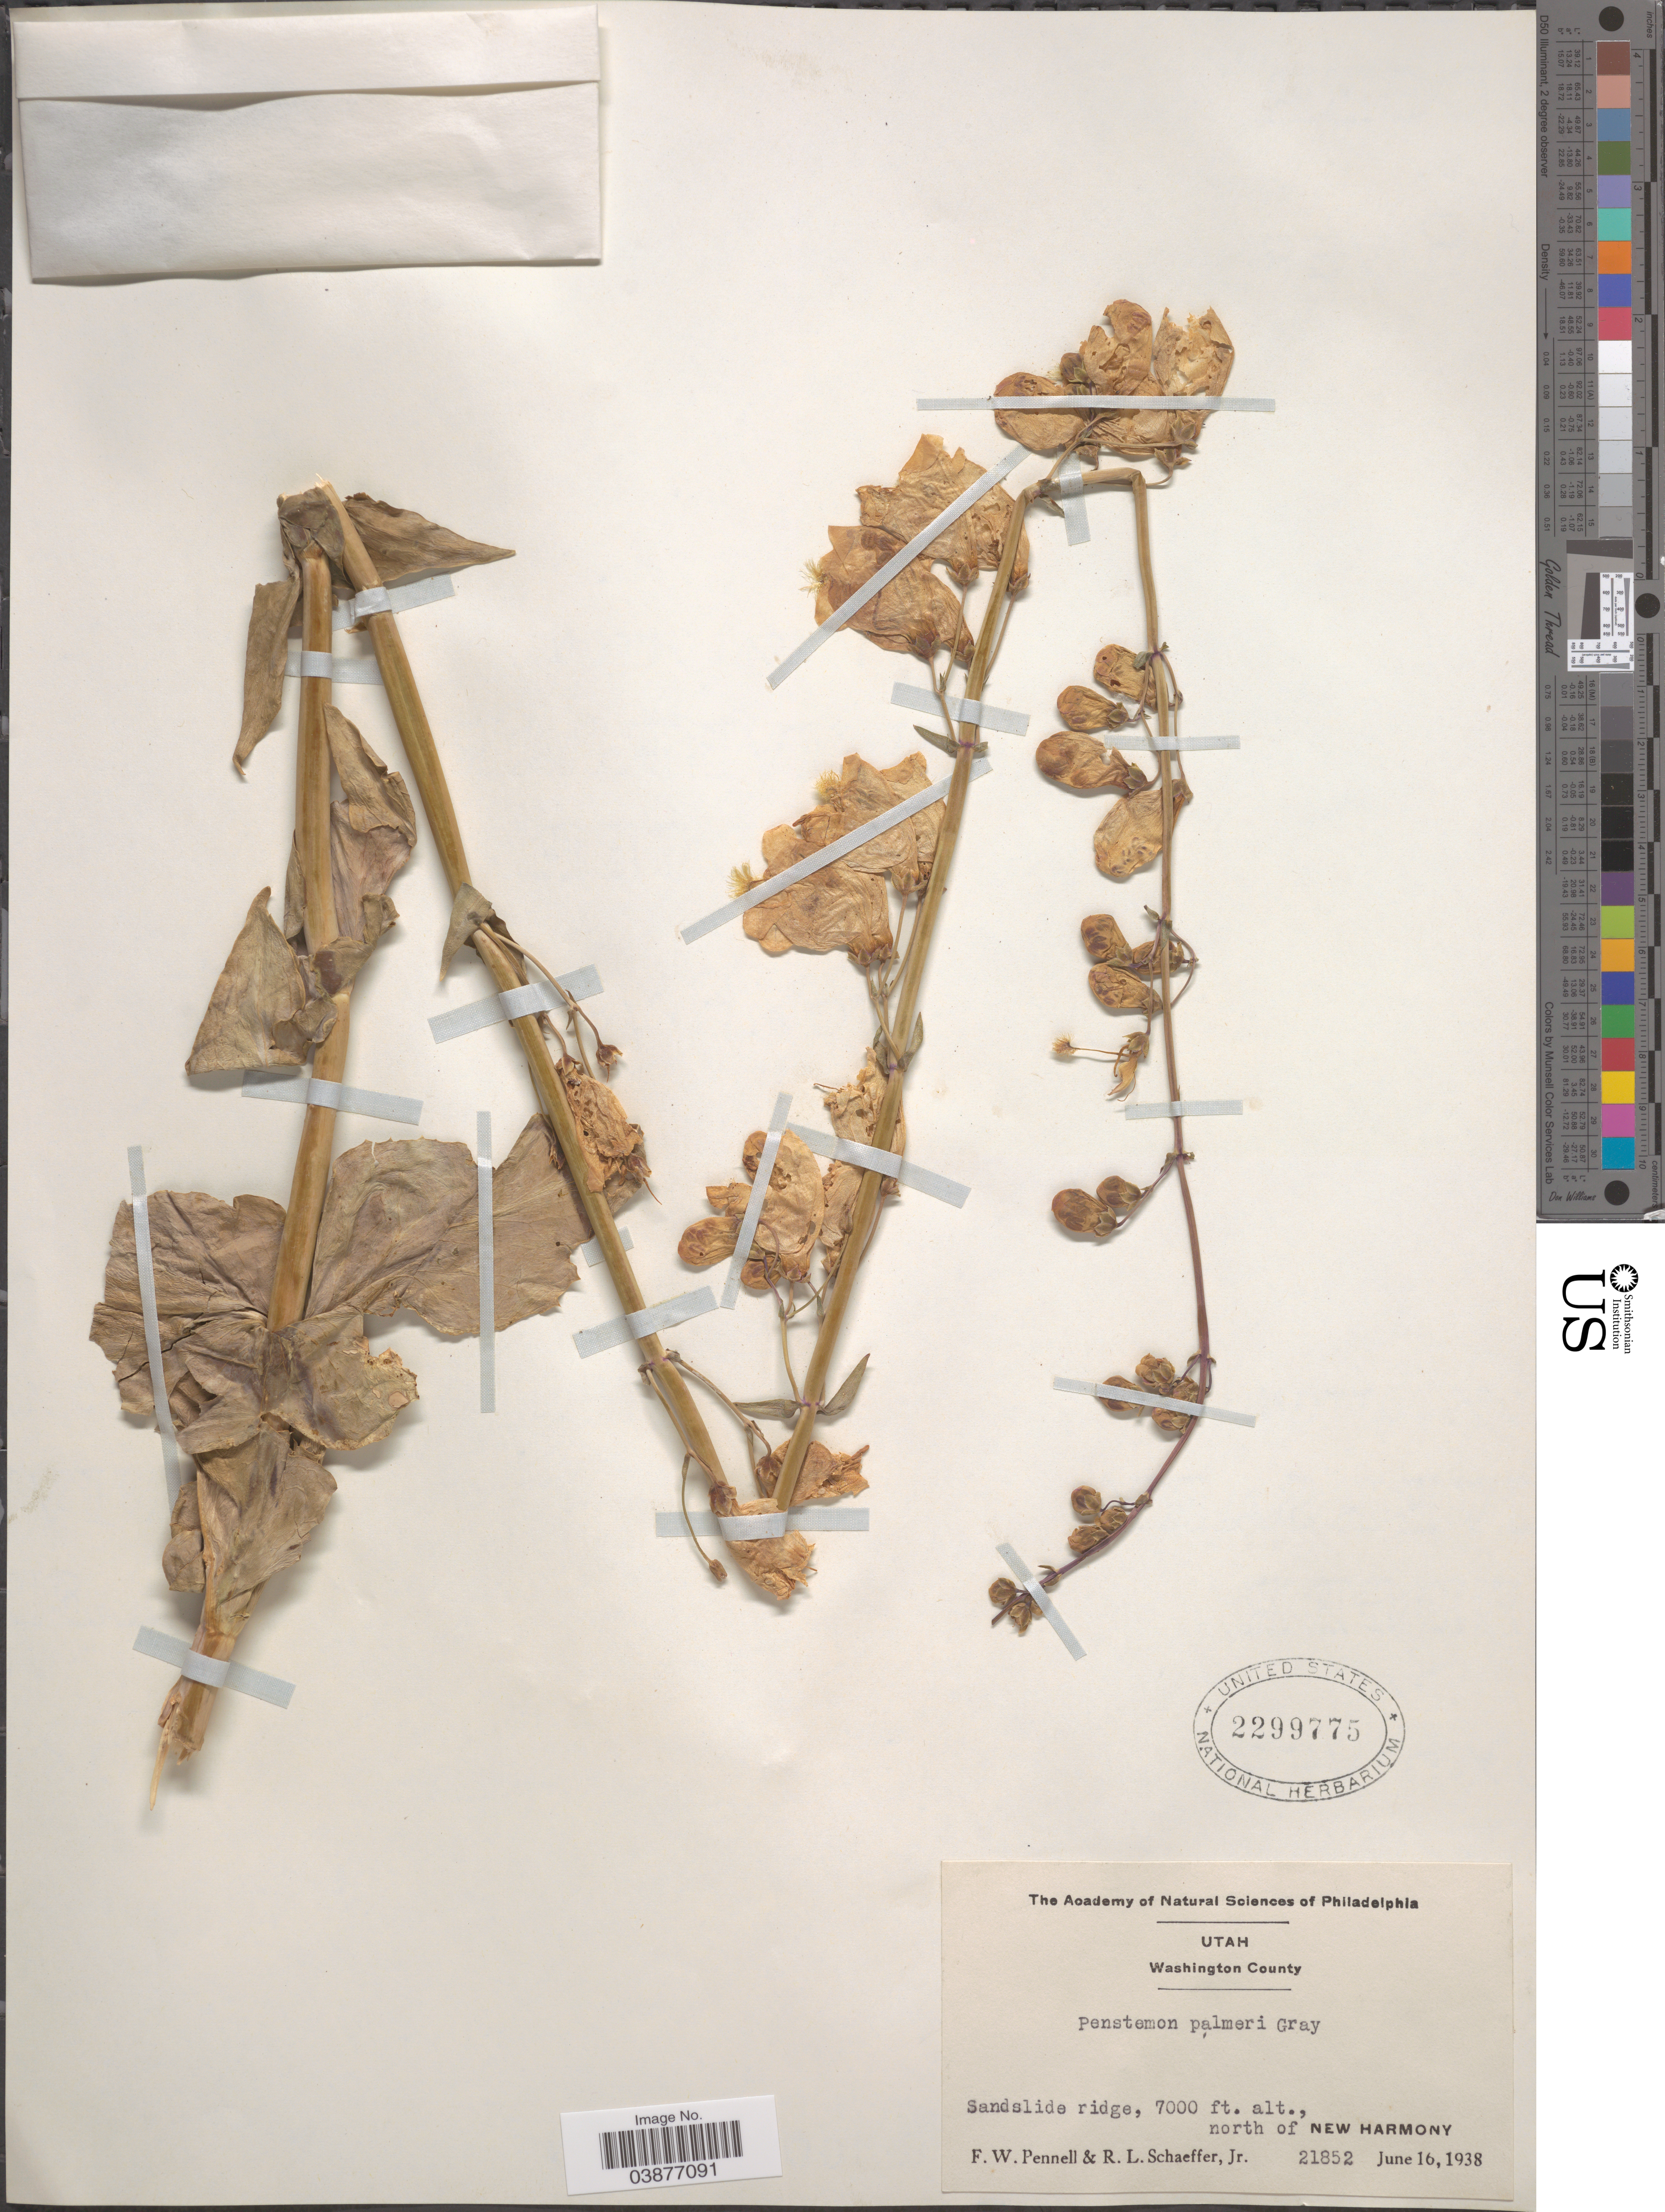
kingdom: Plantae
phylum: Tracheophyta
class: Magnoliopsida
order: Lamiales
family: Plantaginaceae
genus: Penstemon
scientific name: Penstemon palmeri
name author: A. Gray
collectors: F. W. Pennell & R. L. Schaeffer Jr.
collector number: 21852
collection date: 1938-06-16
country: United States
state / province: Utah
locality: Washington County. Sandslide ridge, north of New Harmony.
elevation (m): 2134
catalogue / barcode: US 2299775